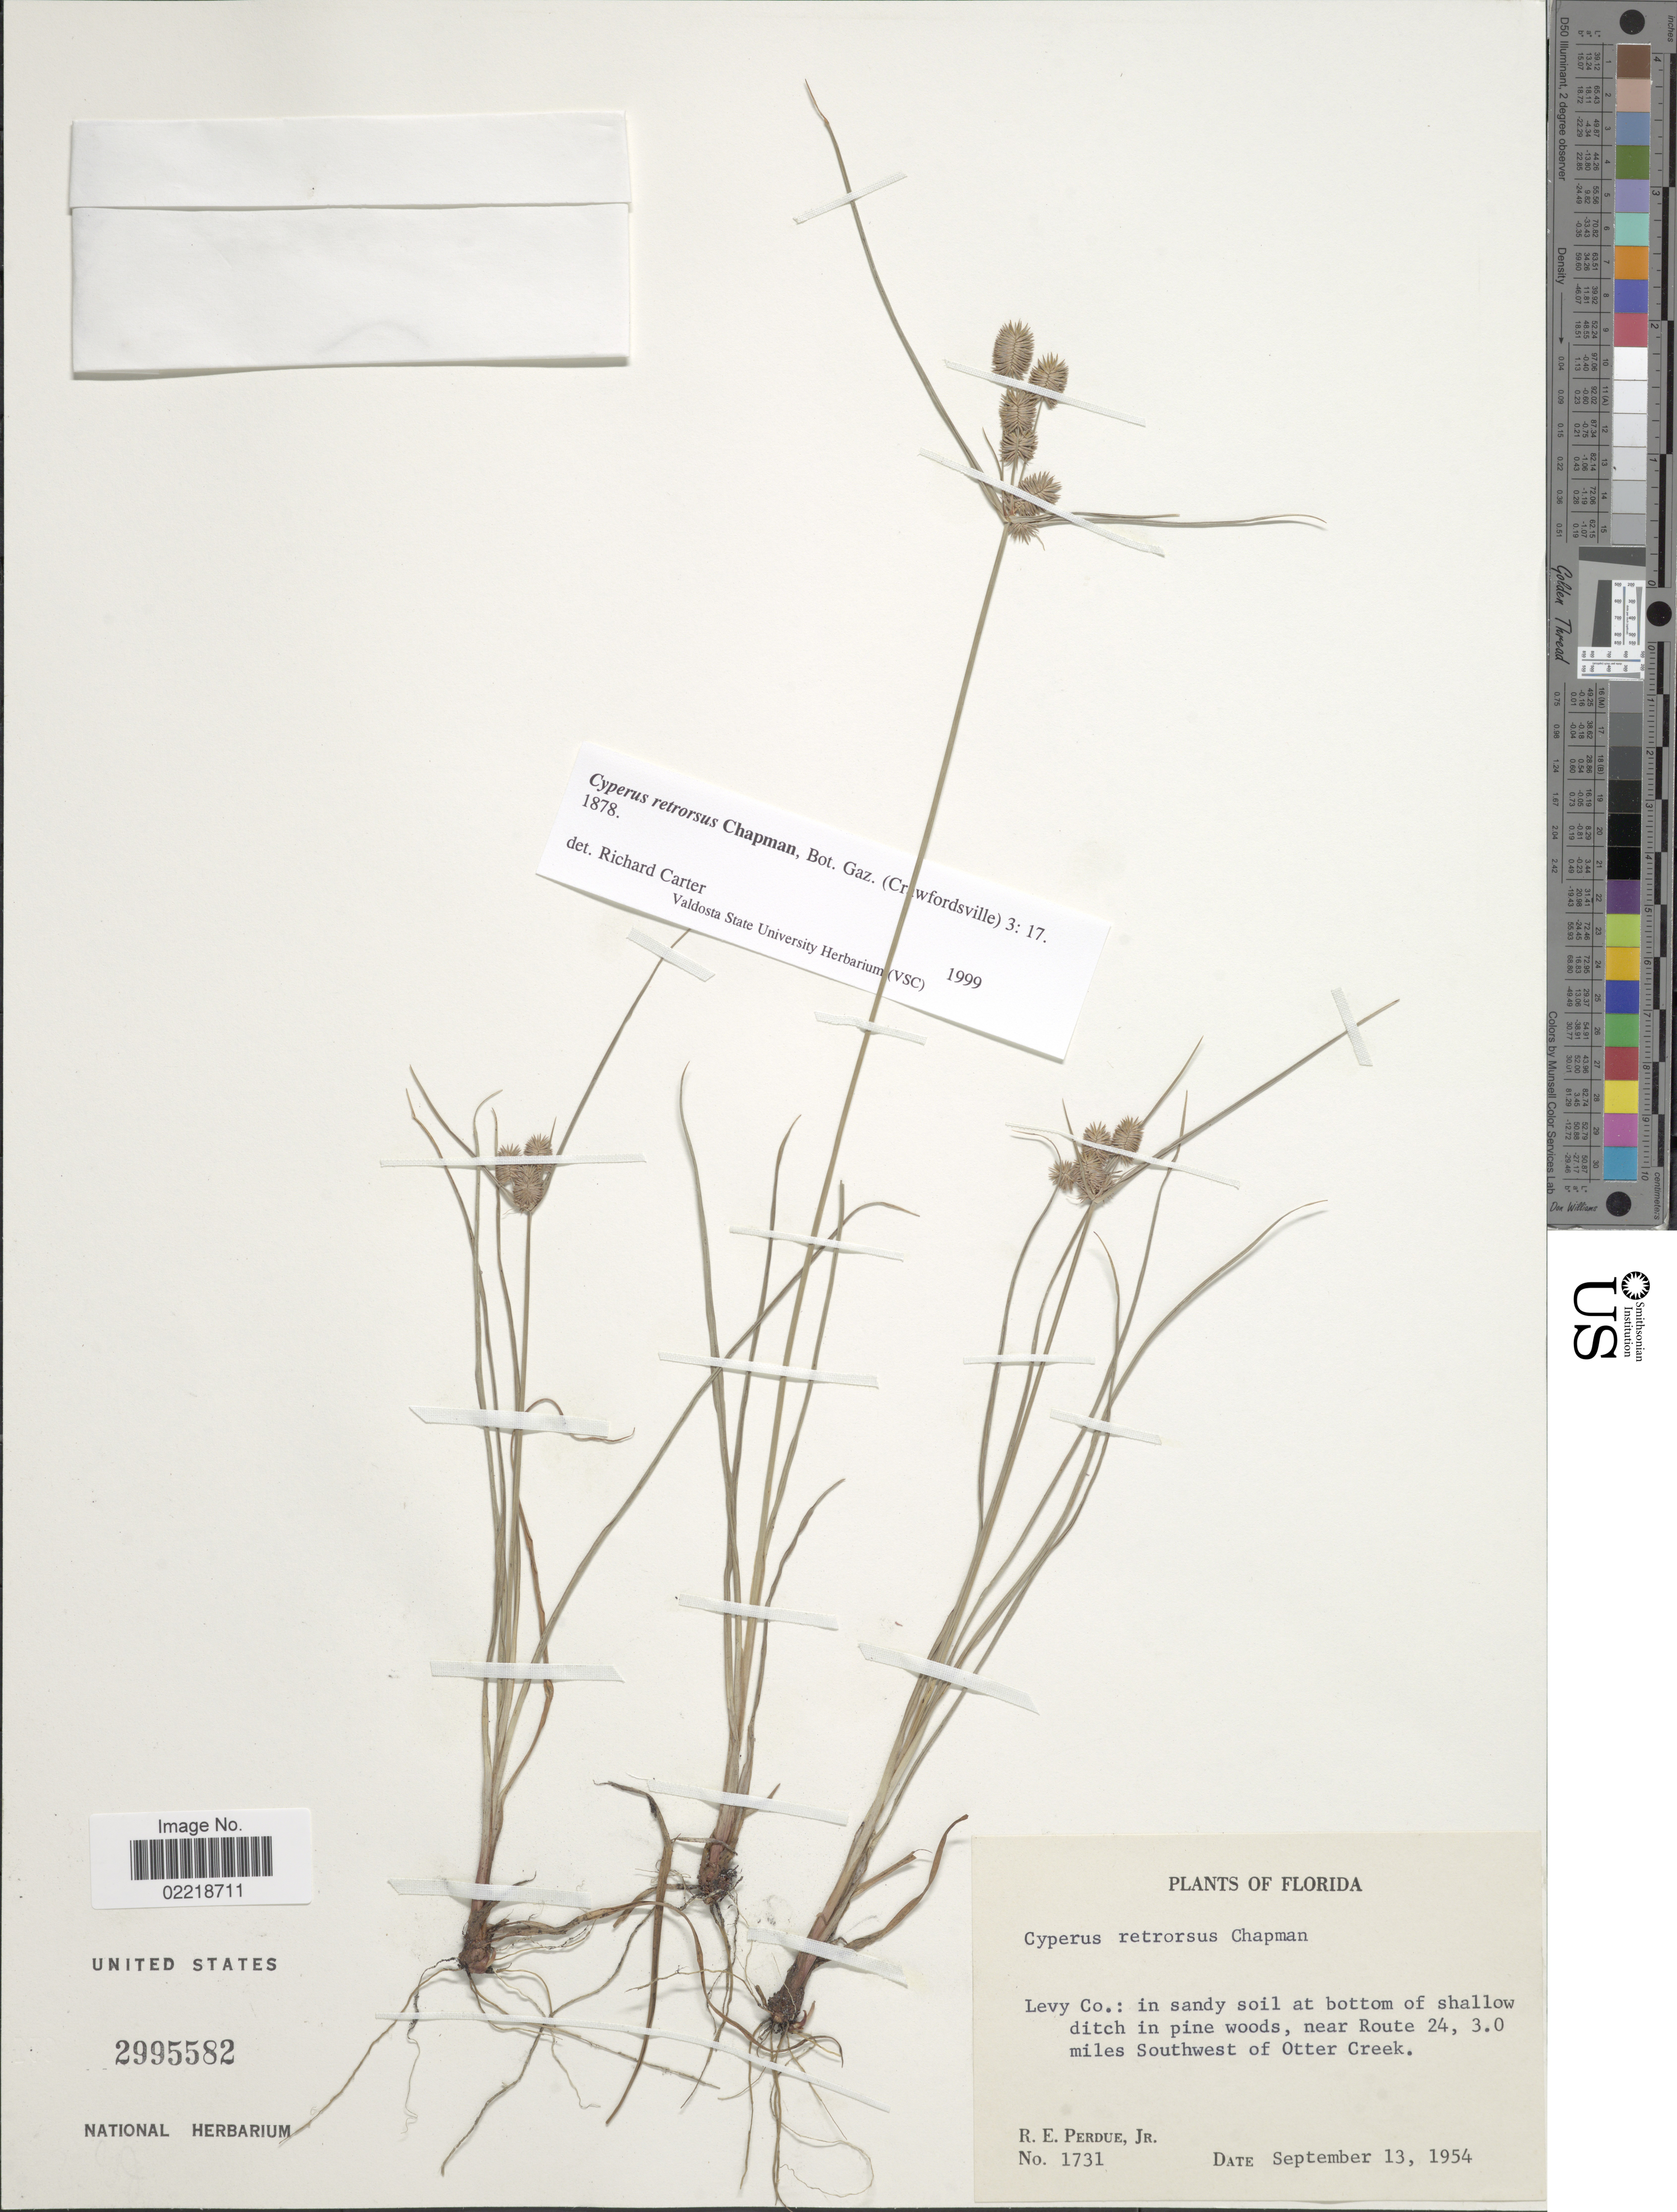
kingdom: Plantae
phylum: Tracheophyta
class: Liliopsida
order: Poales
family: Cyperaceae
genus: Cyperus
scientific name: Cyperus retrorsus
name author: Chapm.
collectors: R. E. Perdue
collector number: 1731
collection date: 1954-09-13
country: United States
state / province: Florida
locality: Levy Co.: near Route 24, 3.0 miles Southwest of Otter Creek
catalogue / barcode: US 2995582